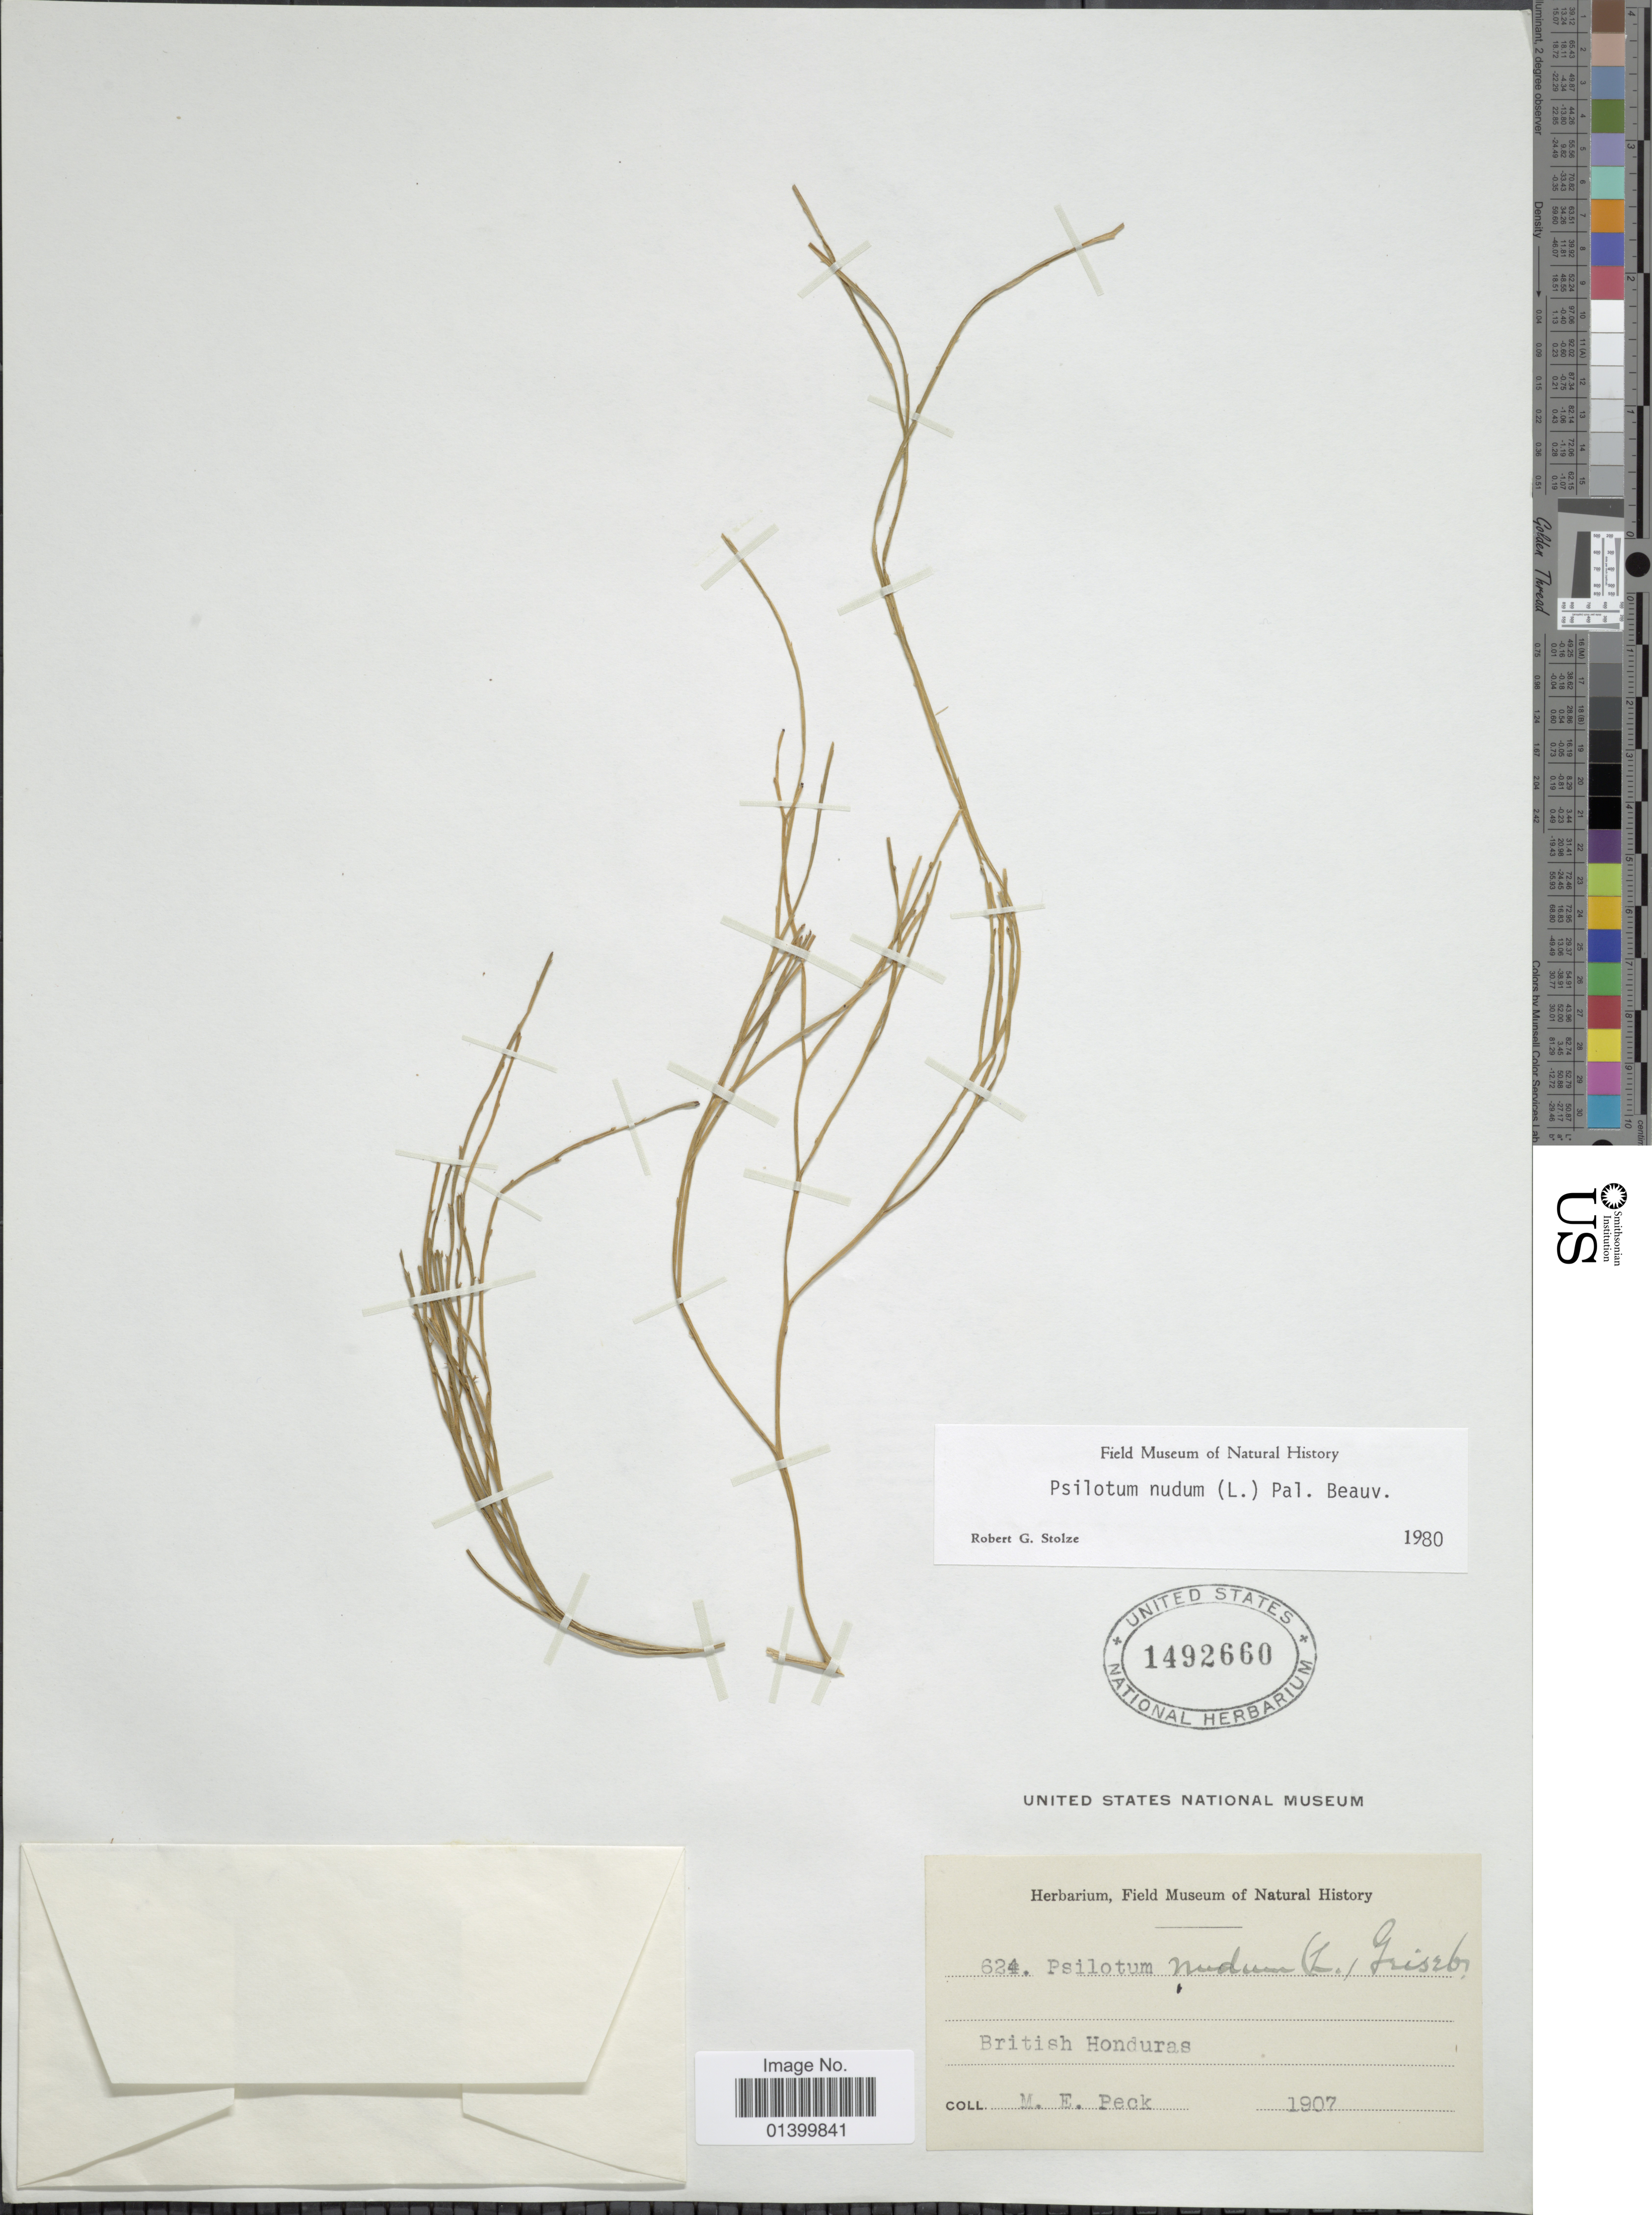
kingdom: Plantae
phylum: Tracheophyta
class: Polypodiopsida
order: Psilotales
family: Psilotaceae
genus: Psilotum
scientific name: Psilotum nudum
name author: (L.) P. Beauv.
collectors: M. E. Peck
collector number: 624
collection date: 1907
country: Belize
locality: British Honduras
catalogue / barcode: US 1492660